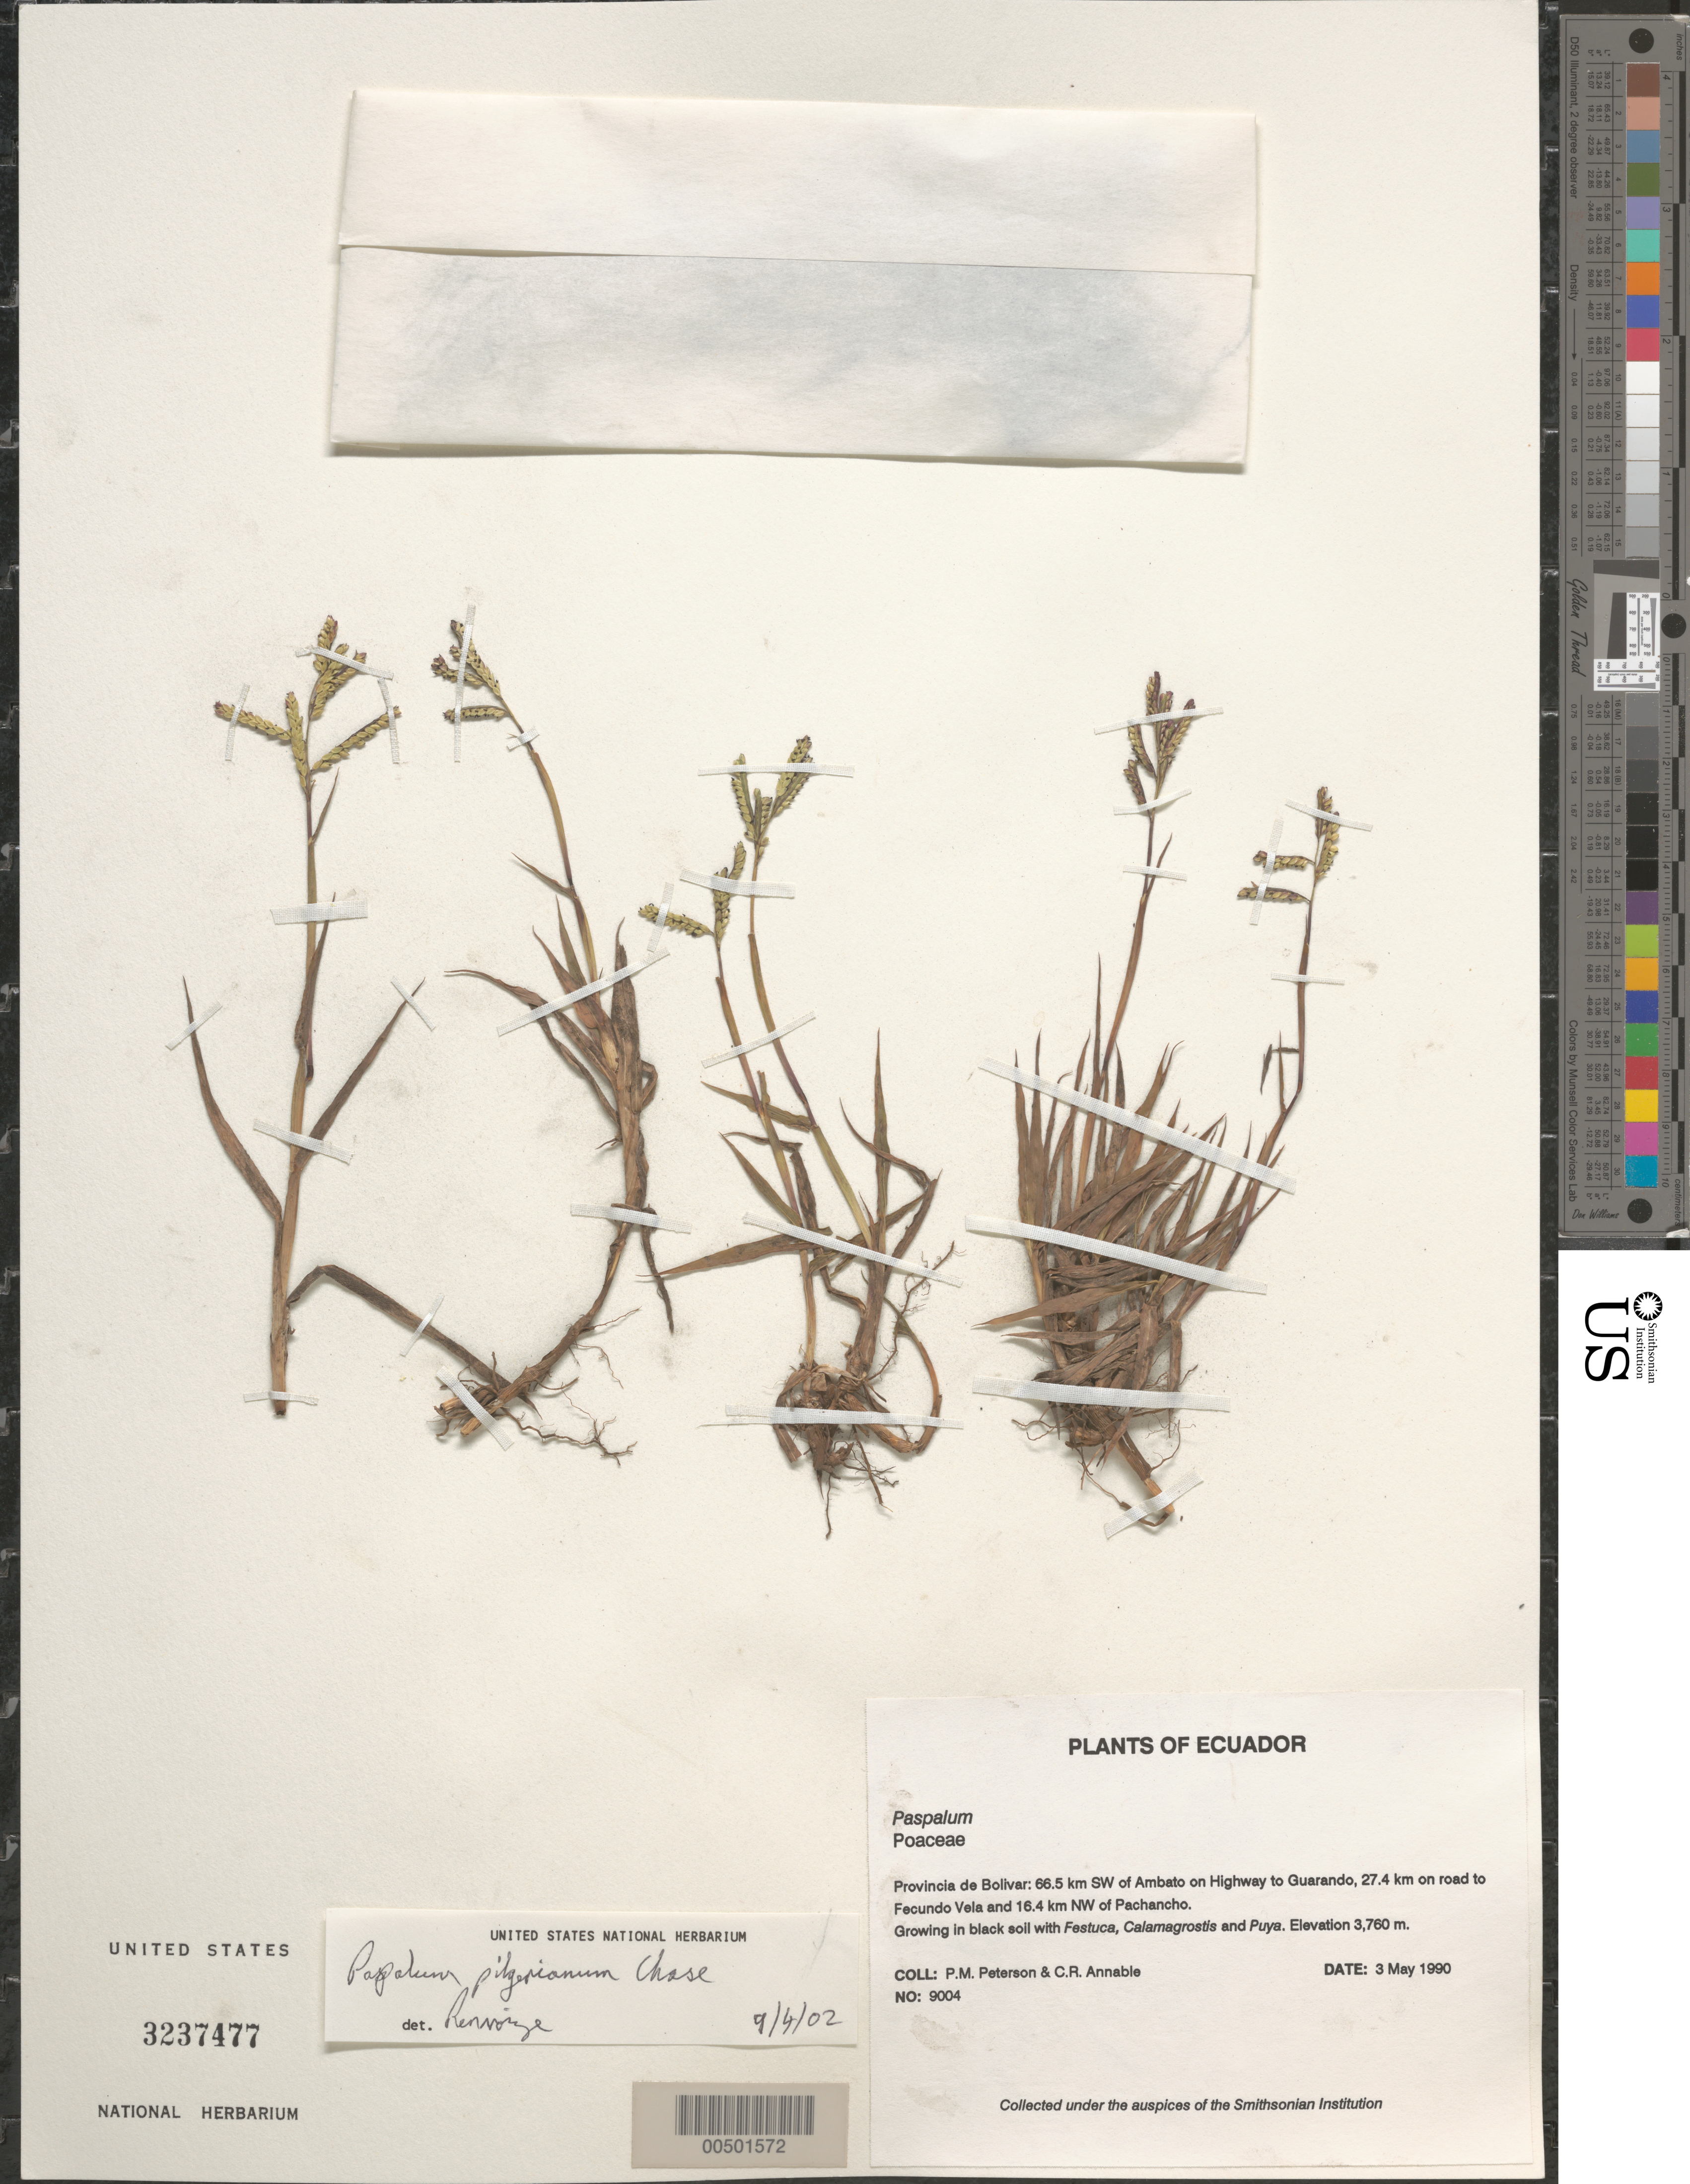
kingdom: Plantae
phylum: Tracheophyta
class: Liliopsida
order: Poales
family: Poaceae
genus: Paspalum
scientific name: Paspalum pilgerianum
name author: Chase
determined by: Renvoize, S. A.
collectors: P. M. Peterson & C. R. Annable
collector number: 09004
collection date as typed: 03 May 1990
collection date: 1990-05-03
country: Ecuador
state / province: Bolívar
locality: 66.5 km SW of Ambato on Highway to Guarando, 27.4 km on road to Fecundo Vela and 16.4 km NW of Pachancho.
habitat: Growing in black soil with Festuca, Calamagrostis and Puya.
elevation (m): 3760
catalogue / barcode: US 3237477